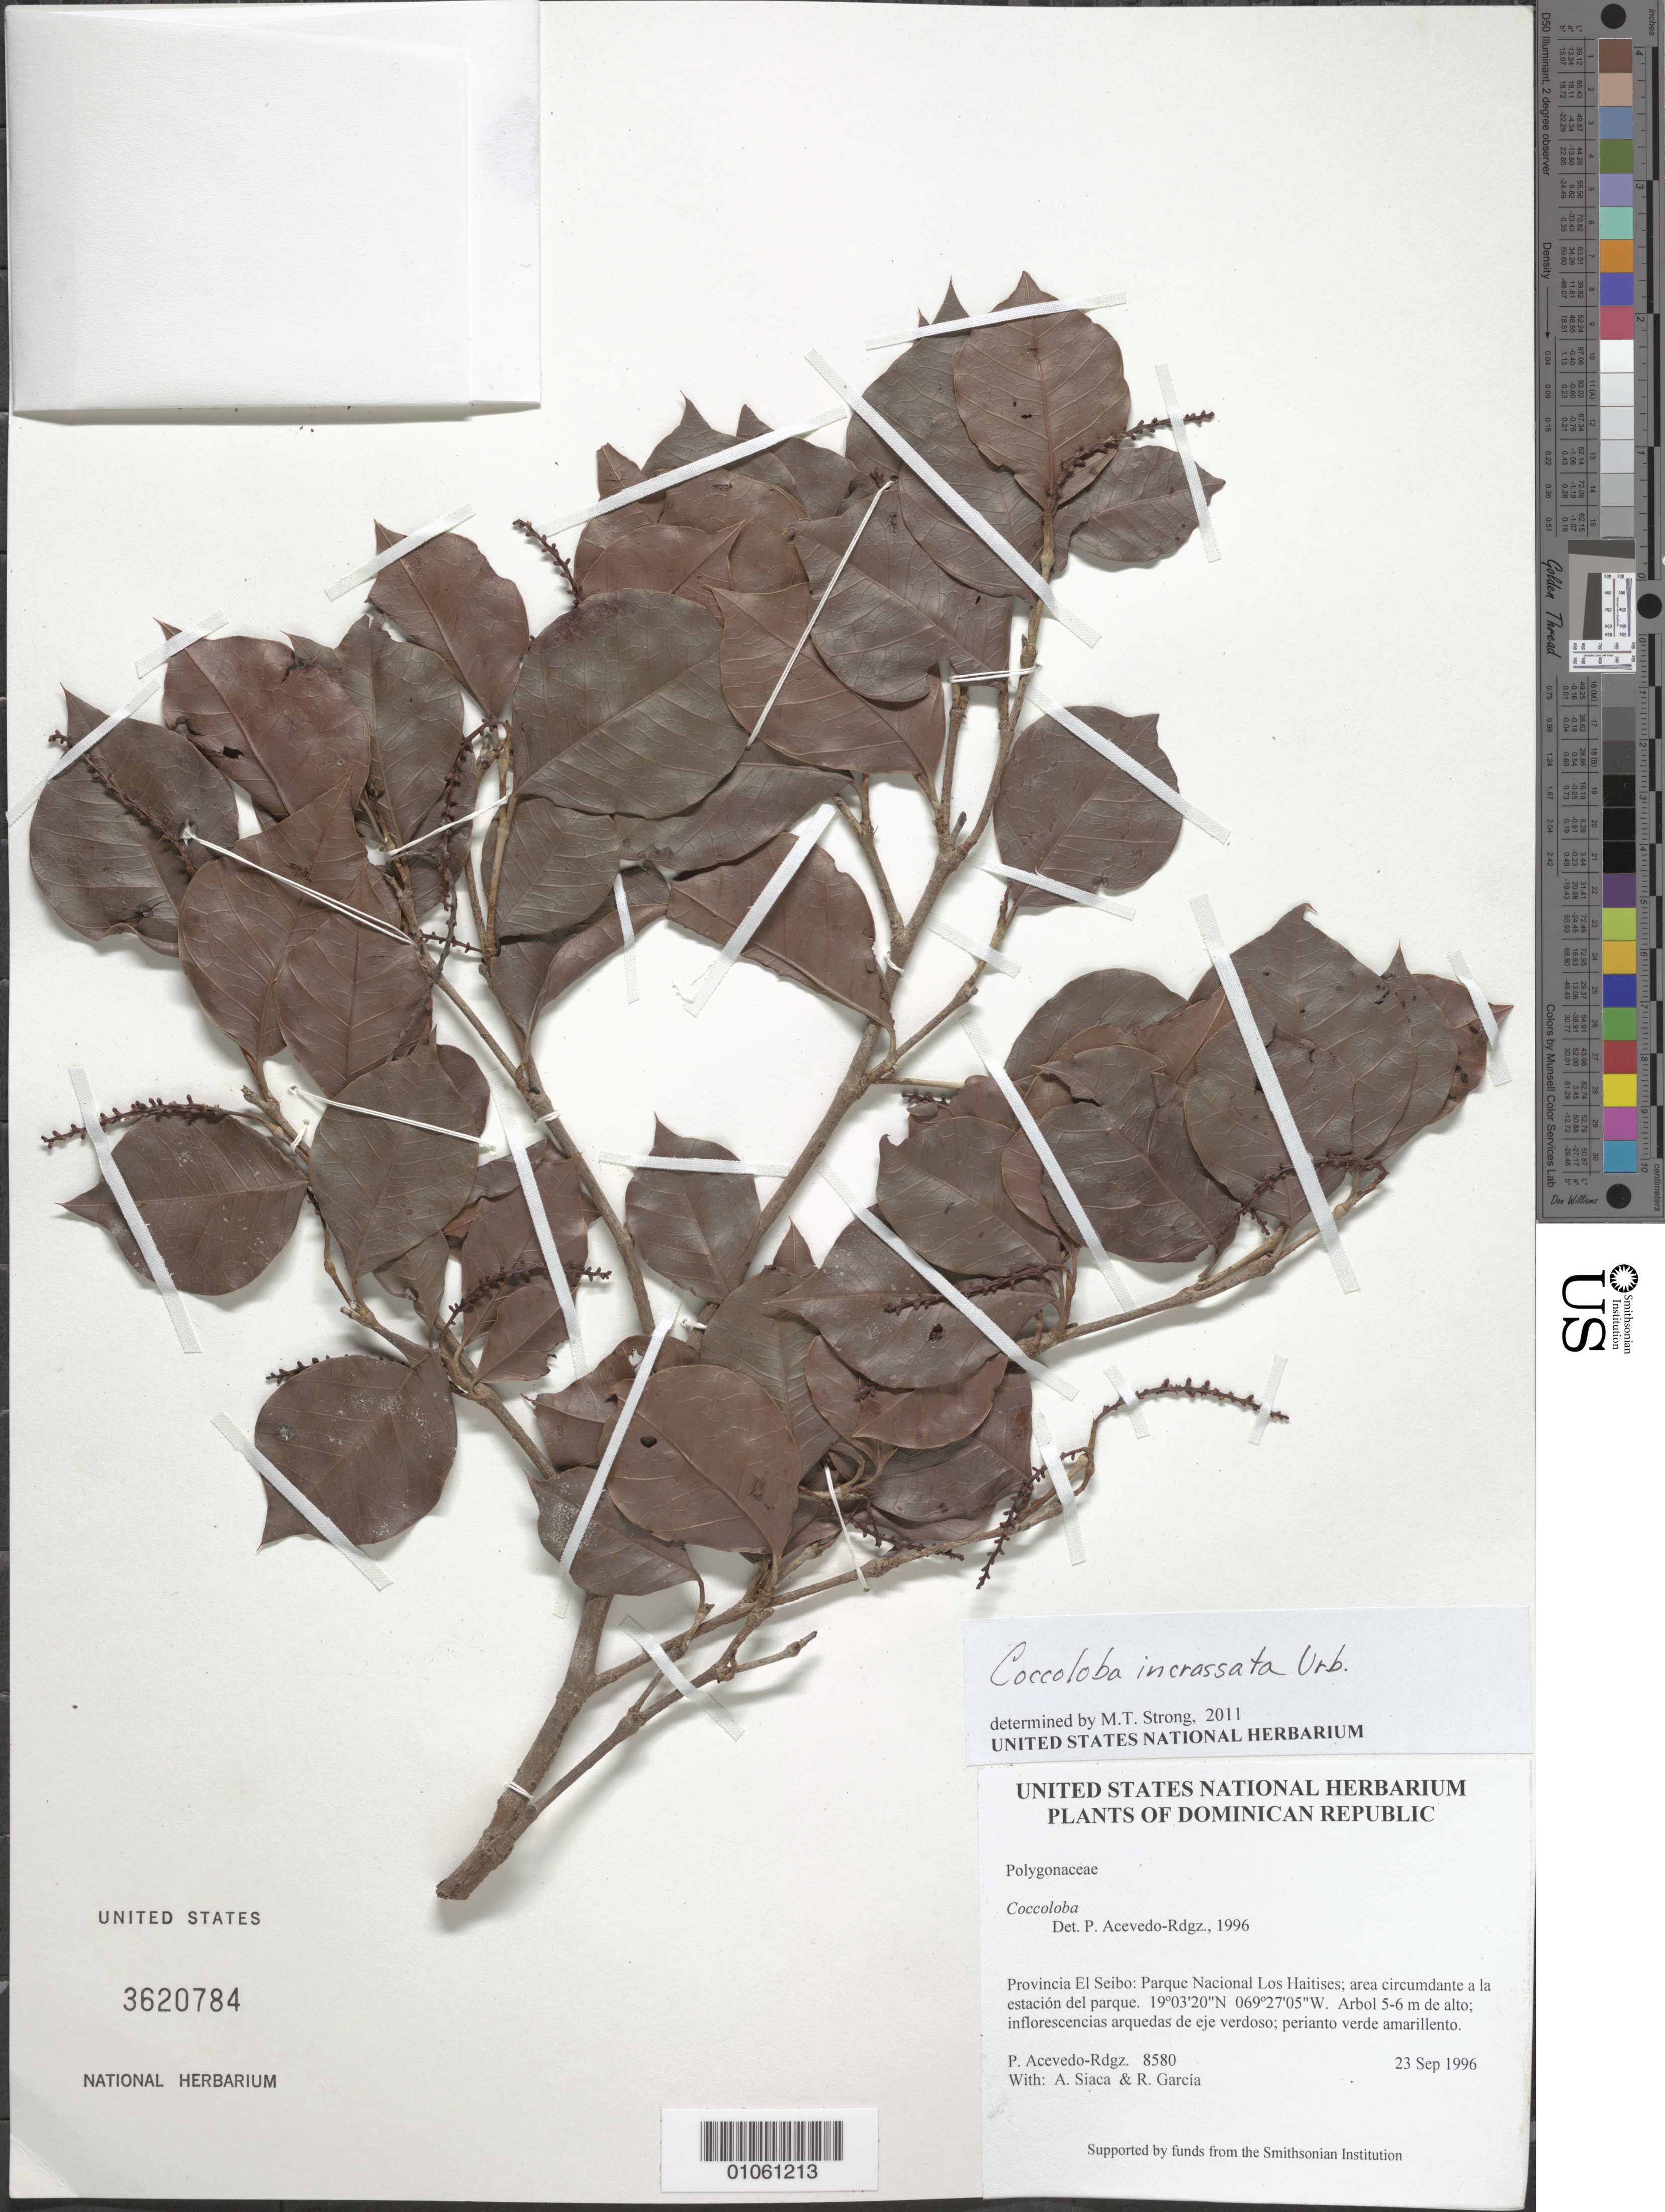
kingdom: Plantae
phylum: Tracheophyta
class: Magnoliopsida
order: Caryophyllales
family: Polygonaceae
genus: Coccoloba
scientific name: Coccoloba incrassata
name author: Urb.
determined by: Strong, M. T., (US), Smithsonian Institution - National Museum of Natural History (UNITED STATES)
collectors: P. Acevedo-Rodr., A. Siaca & R. G. García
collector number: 8580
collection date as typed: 23 Sep 1996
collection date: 1996-09-23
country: Dominican Republic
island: Hispaniola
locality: Provincia El Seibo: Parque Nacional Los Haitises; area circumdante a la estación del parque.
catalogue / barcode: US 3620784